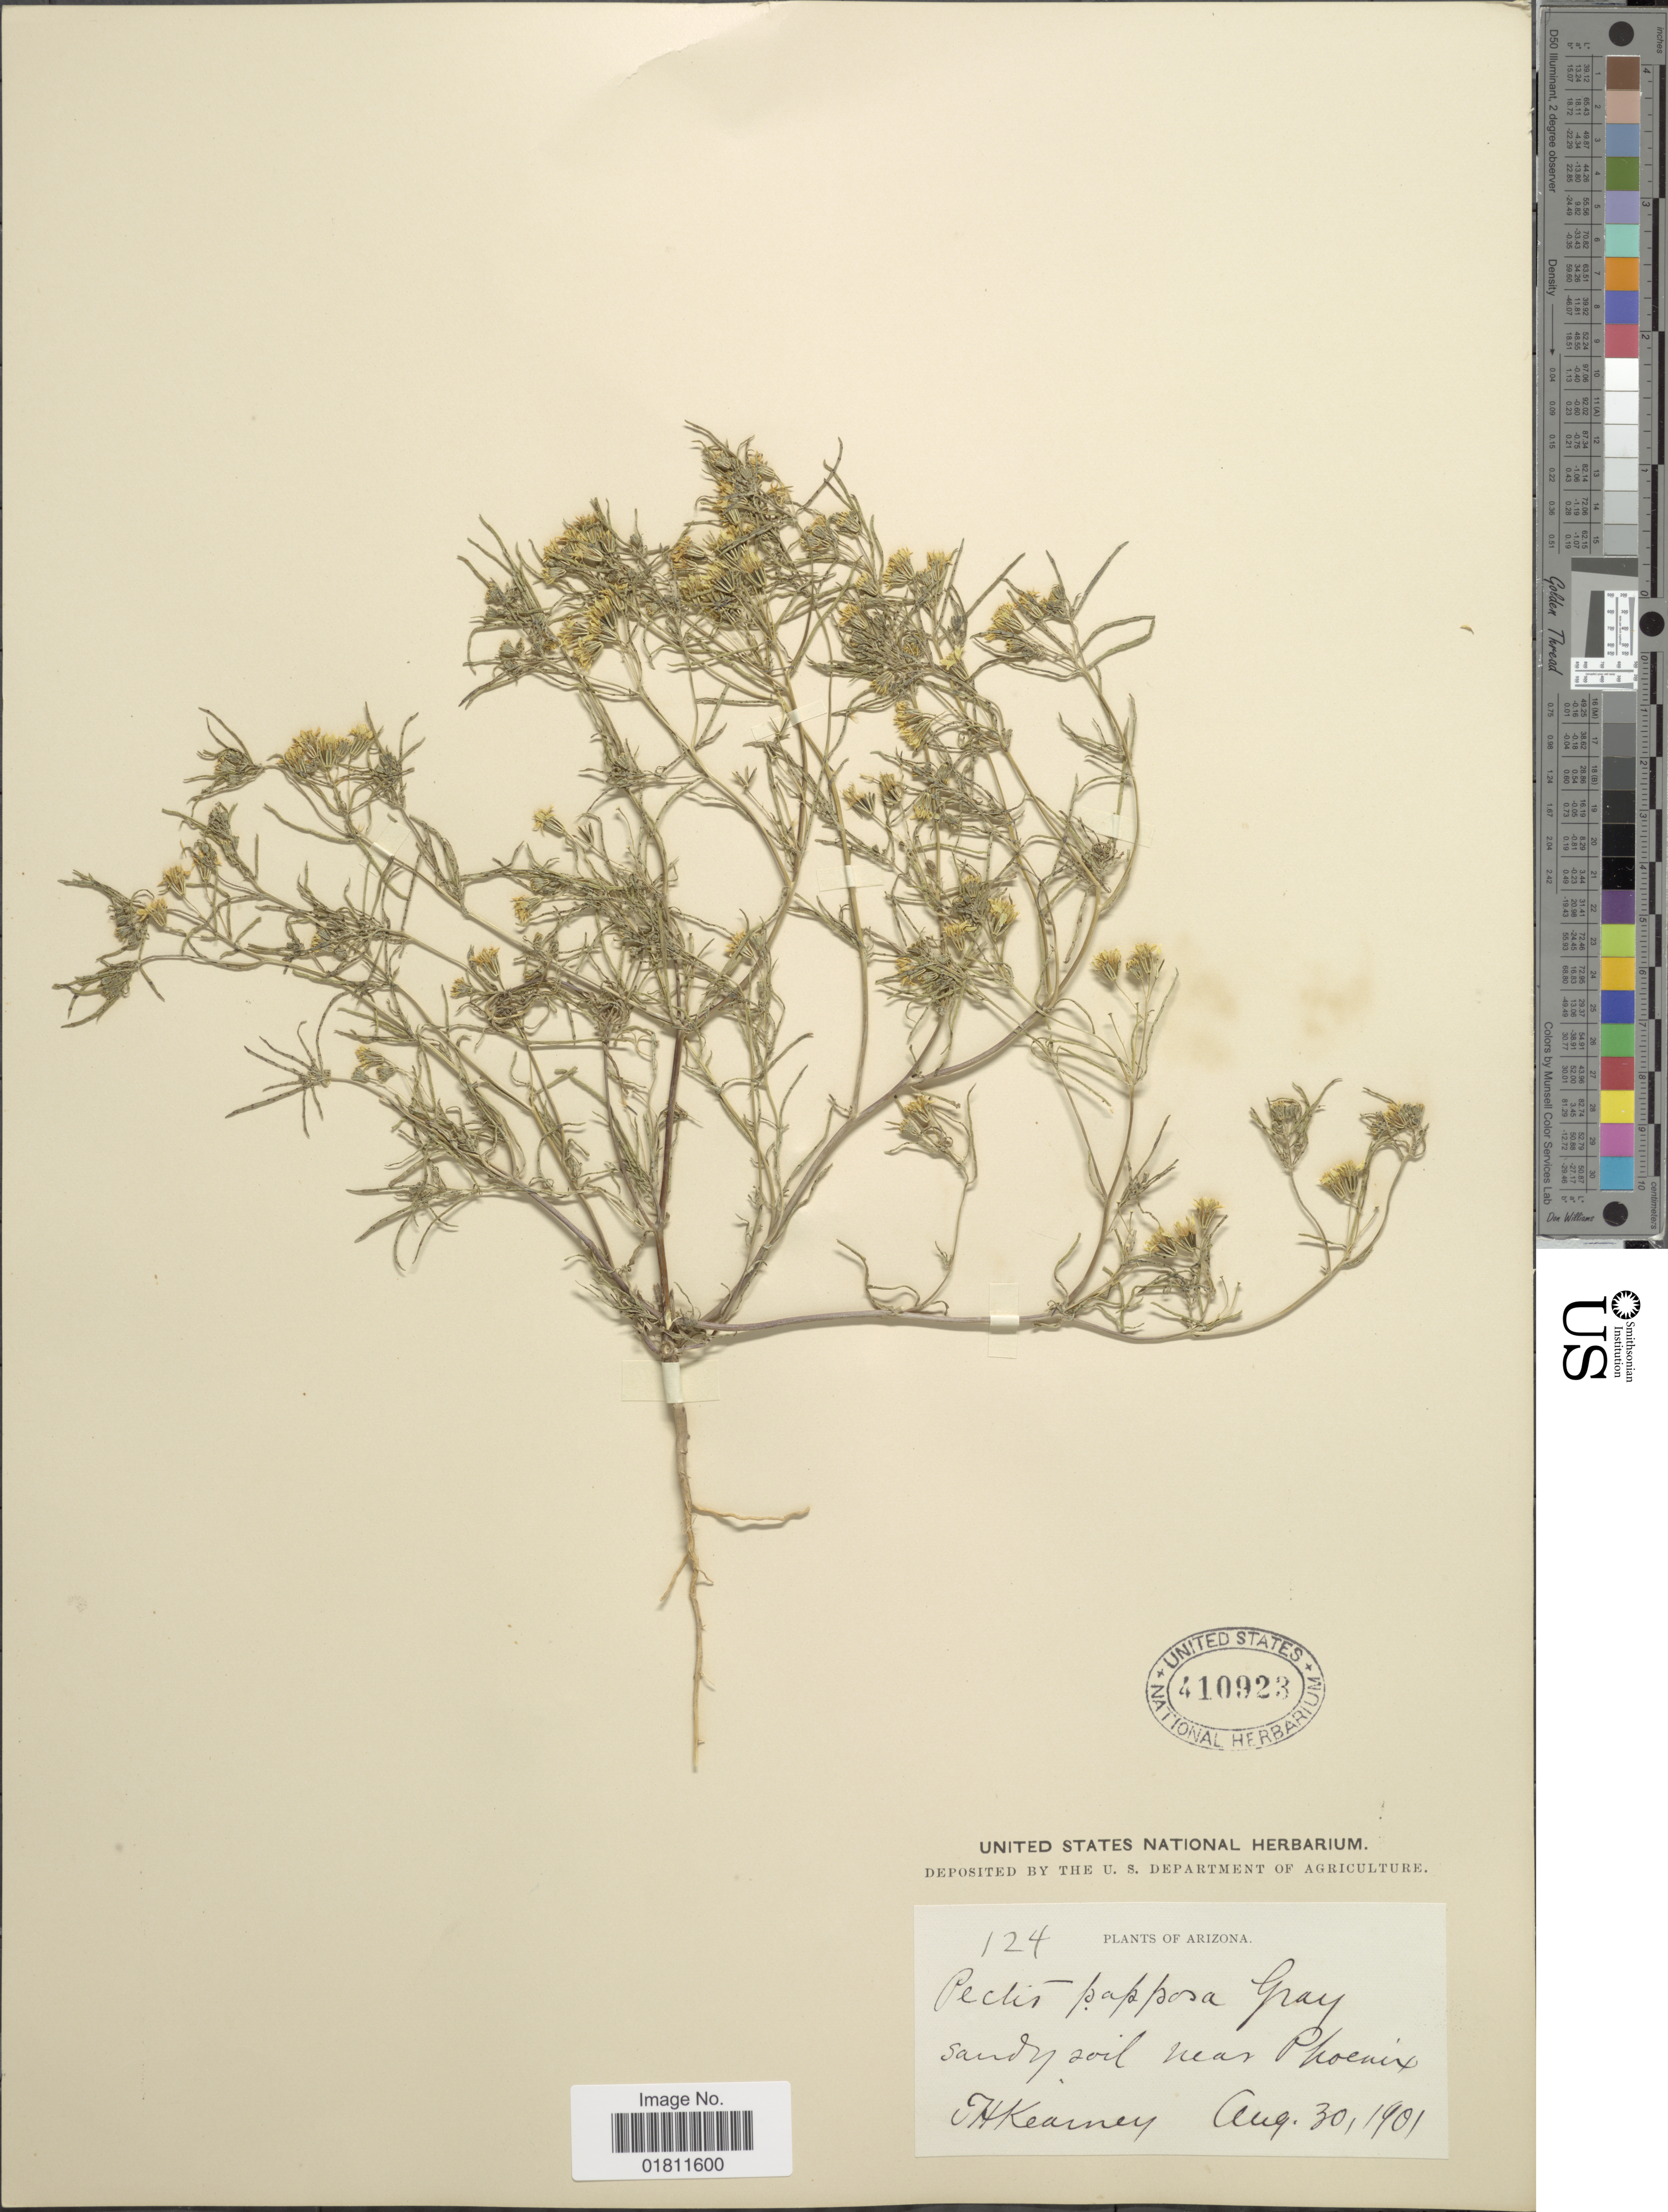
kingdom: Plantae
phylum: Tracheophyta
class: Magnoliopsida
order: Asterales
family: Asteraceae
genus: Pectis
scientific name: Pectis papposa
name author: Harv. & A. Gray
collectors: T. H. Kearney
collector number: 124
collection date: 1901-08-30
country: United States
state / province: Arizona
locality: Sandy soil near Phoenix.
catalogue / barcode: US 410923